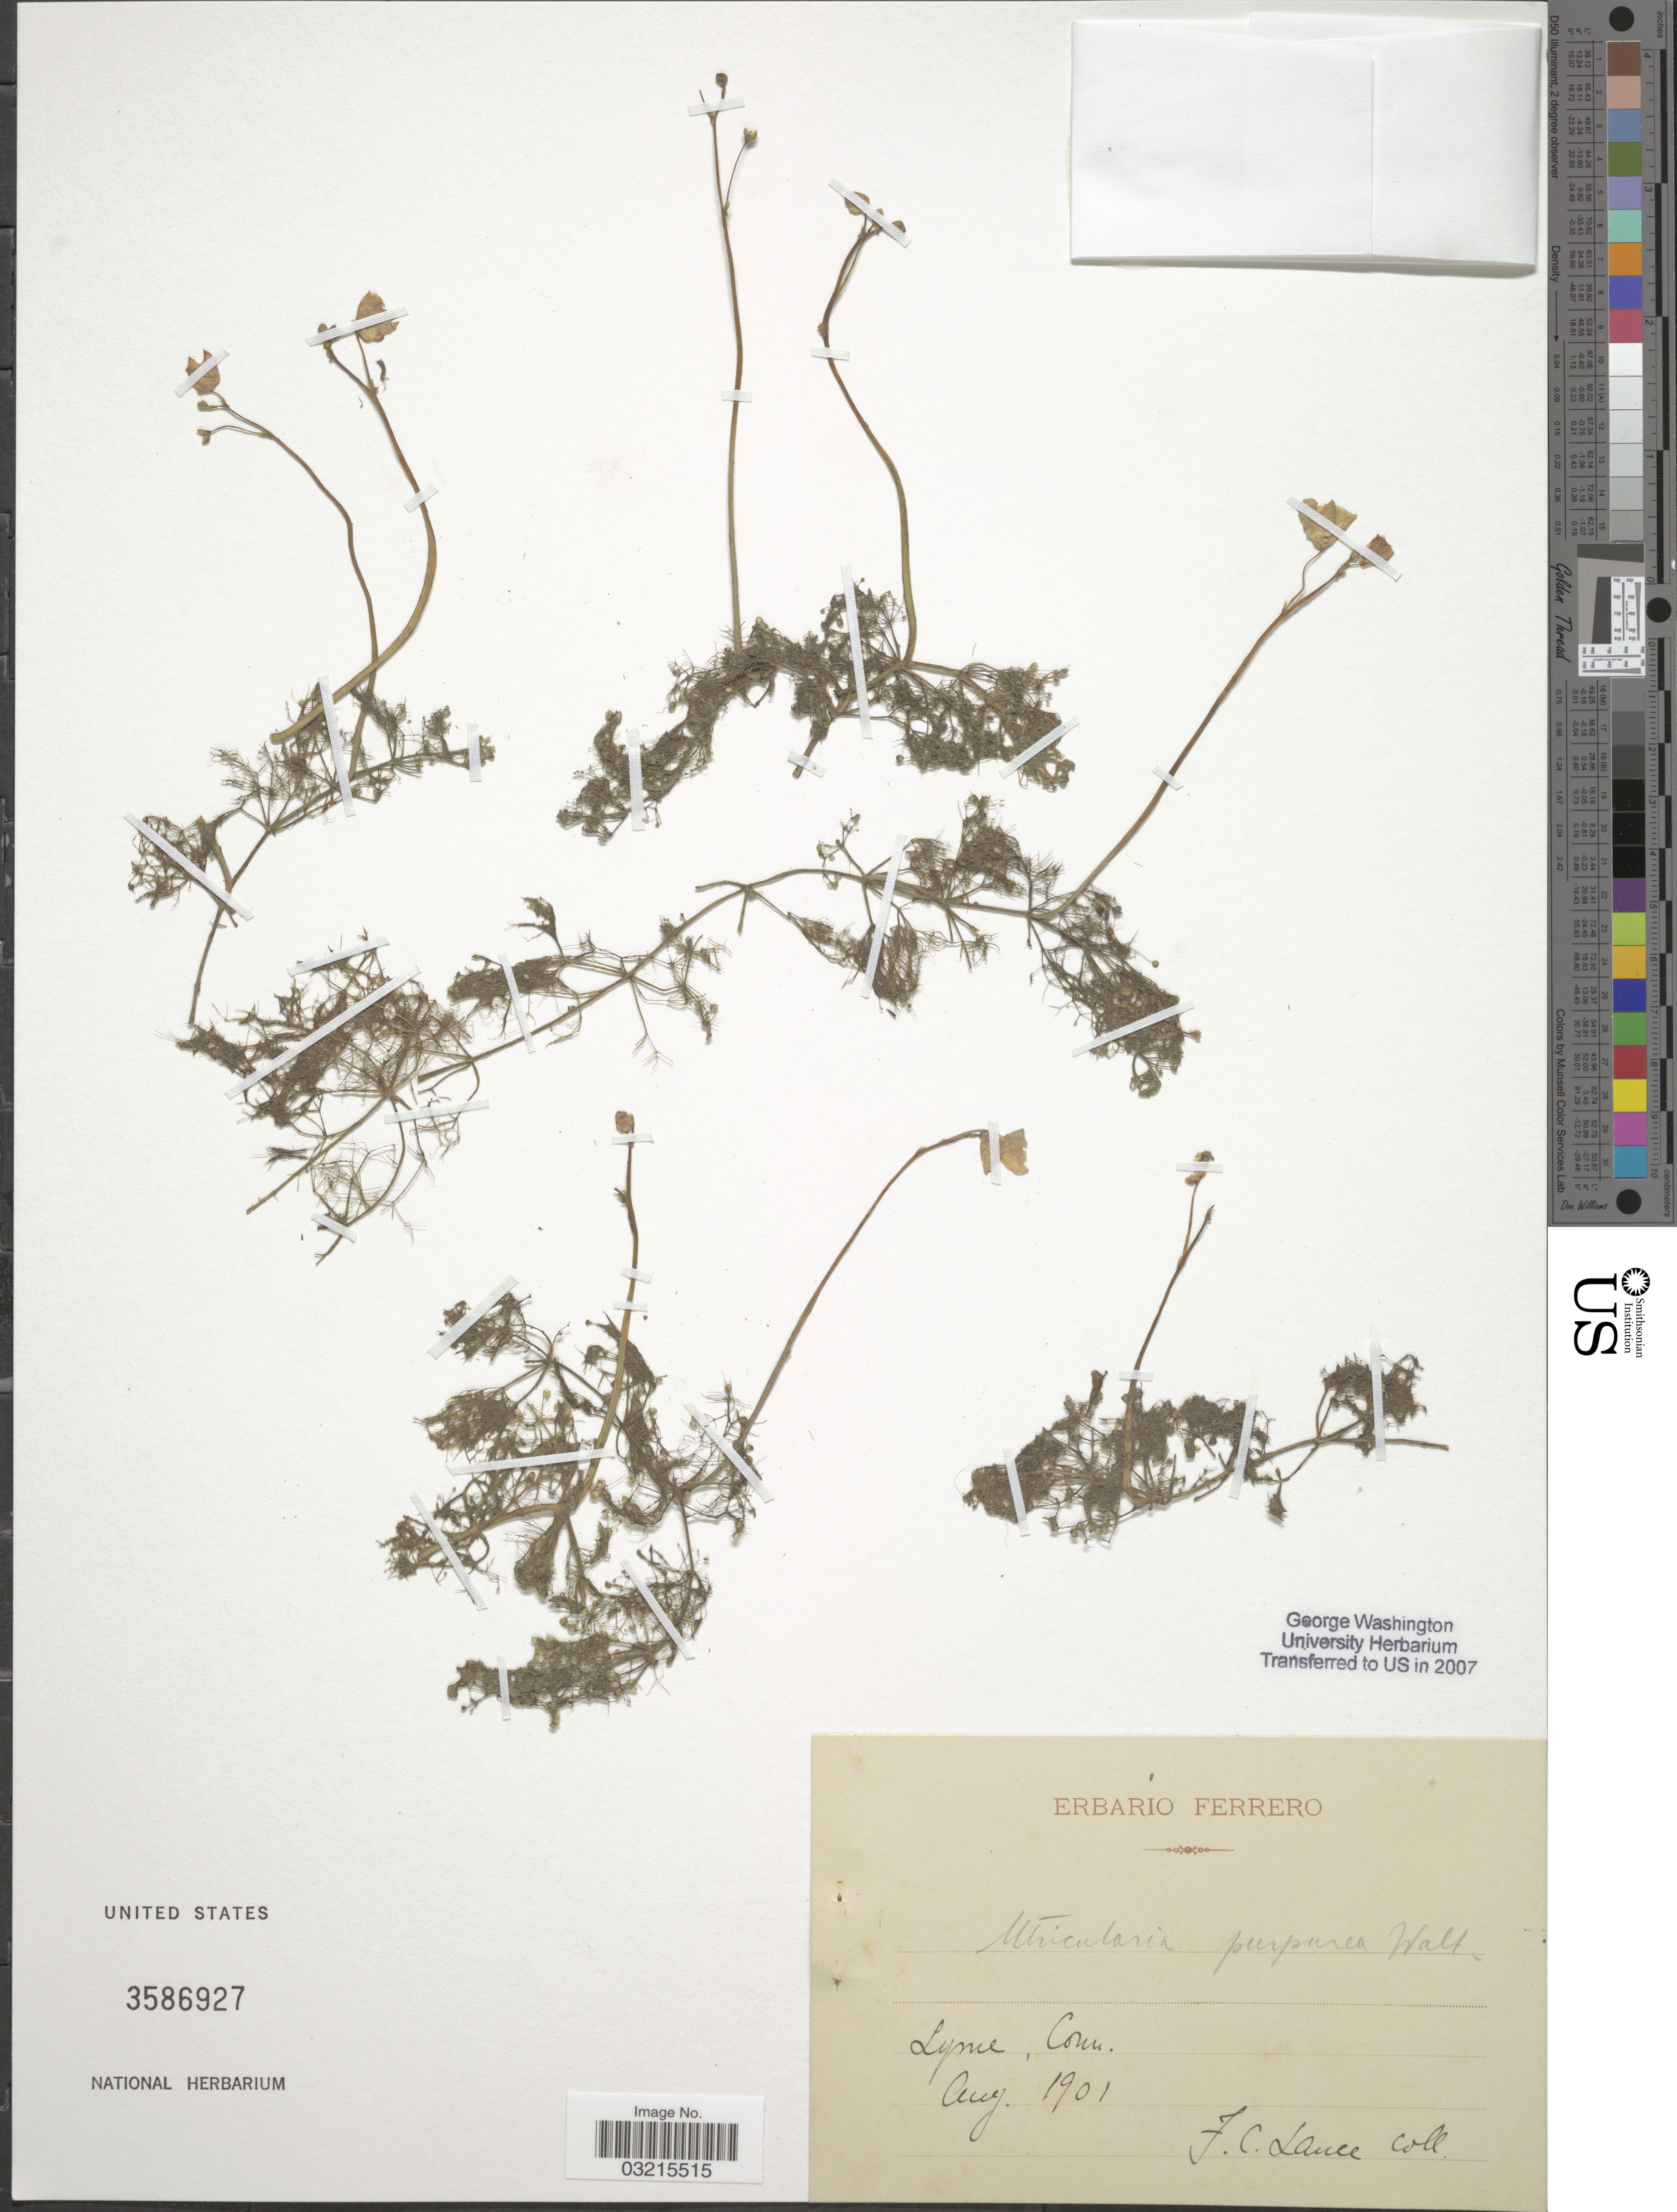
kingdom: Plantae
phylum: Tracheophyta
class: Magnoliopsida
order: Lamiales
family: Lentibulariaceae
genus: Utricularia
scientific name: Utricularia purpurea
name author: Walter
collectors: F. Lance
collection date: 1901-08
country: United States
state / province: Connecticut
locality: Lyme, Conn.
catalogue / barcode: US 3586927